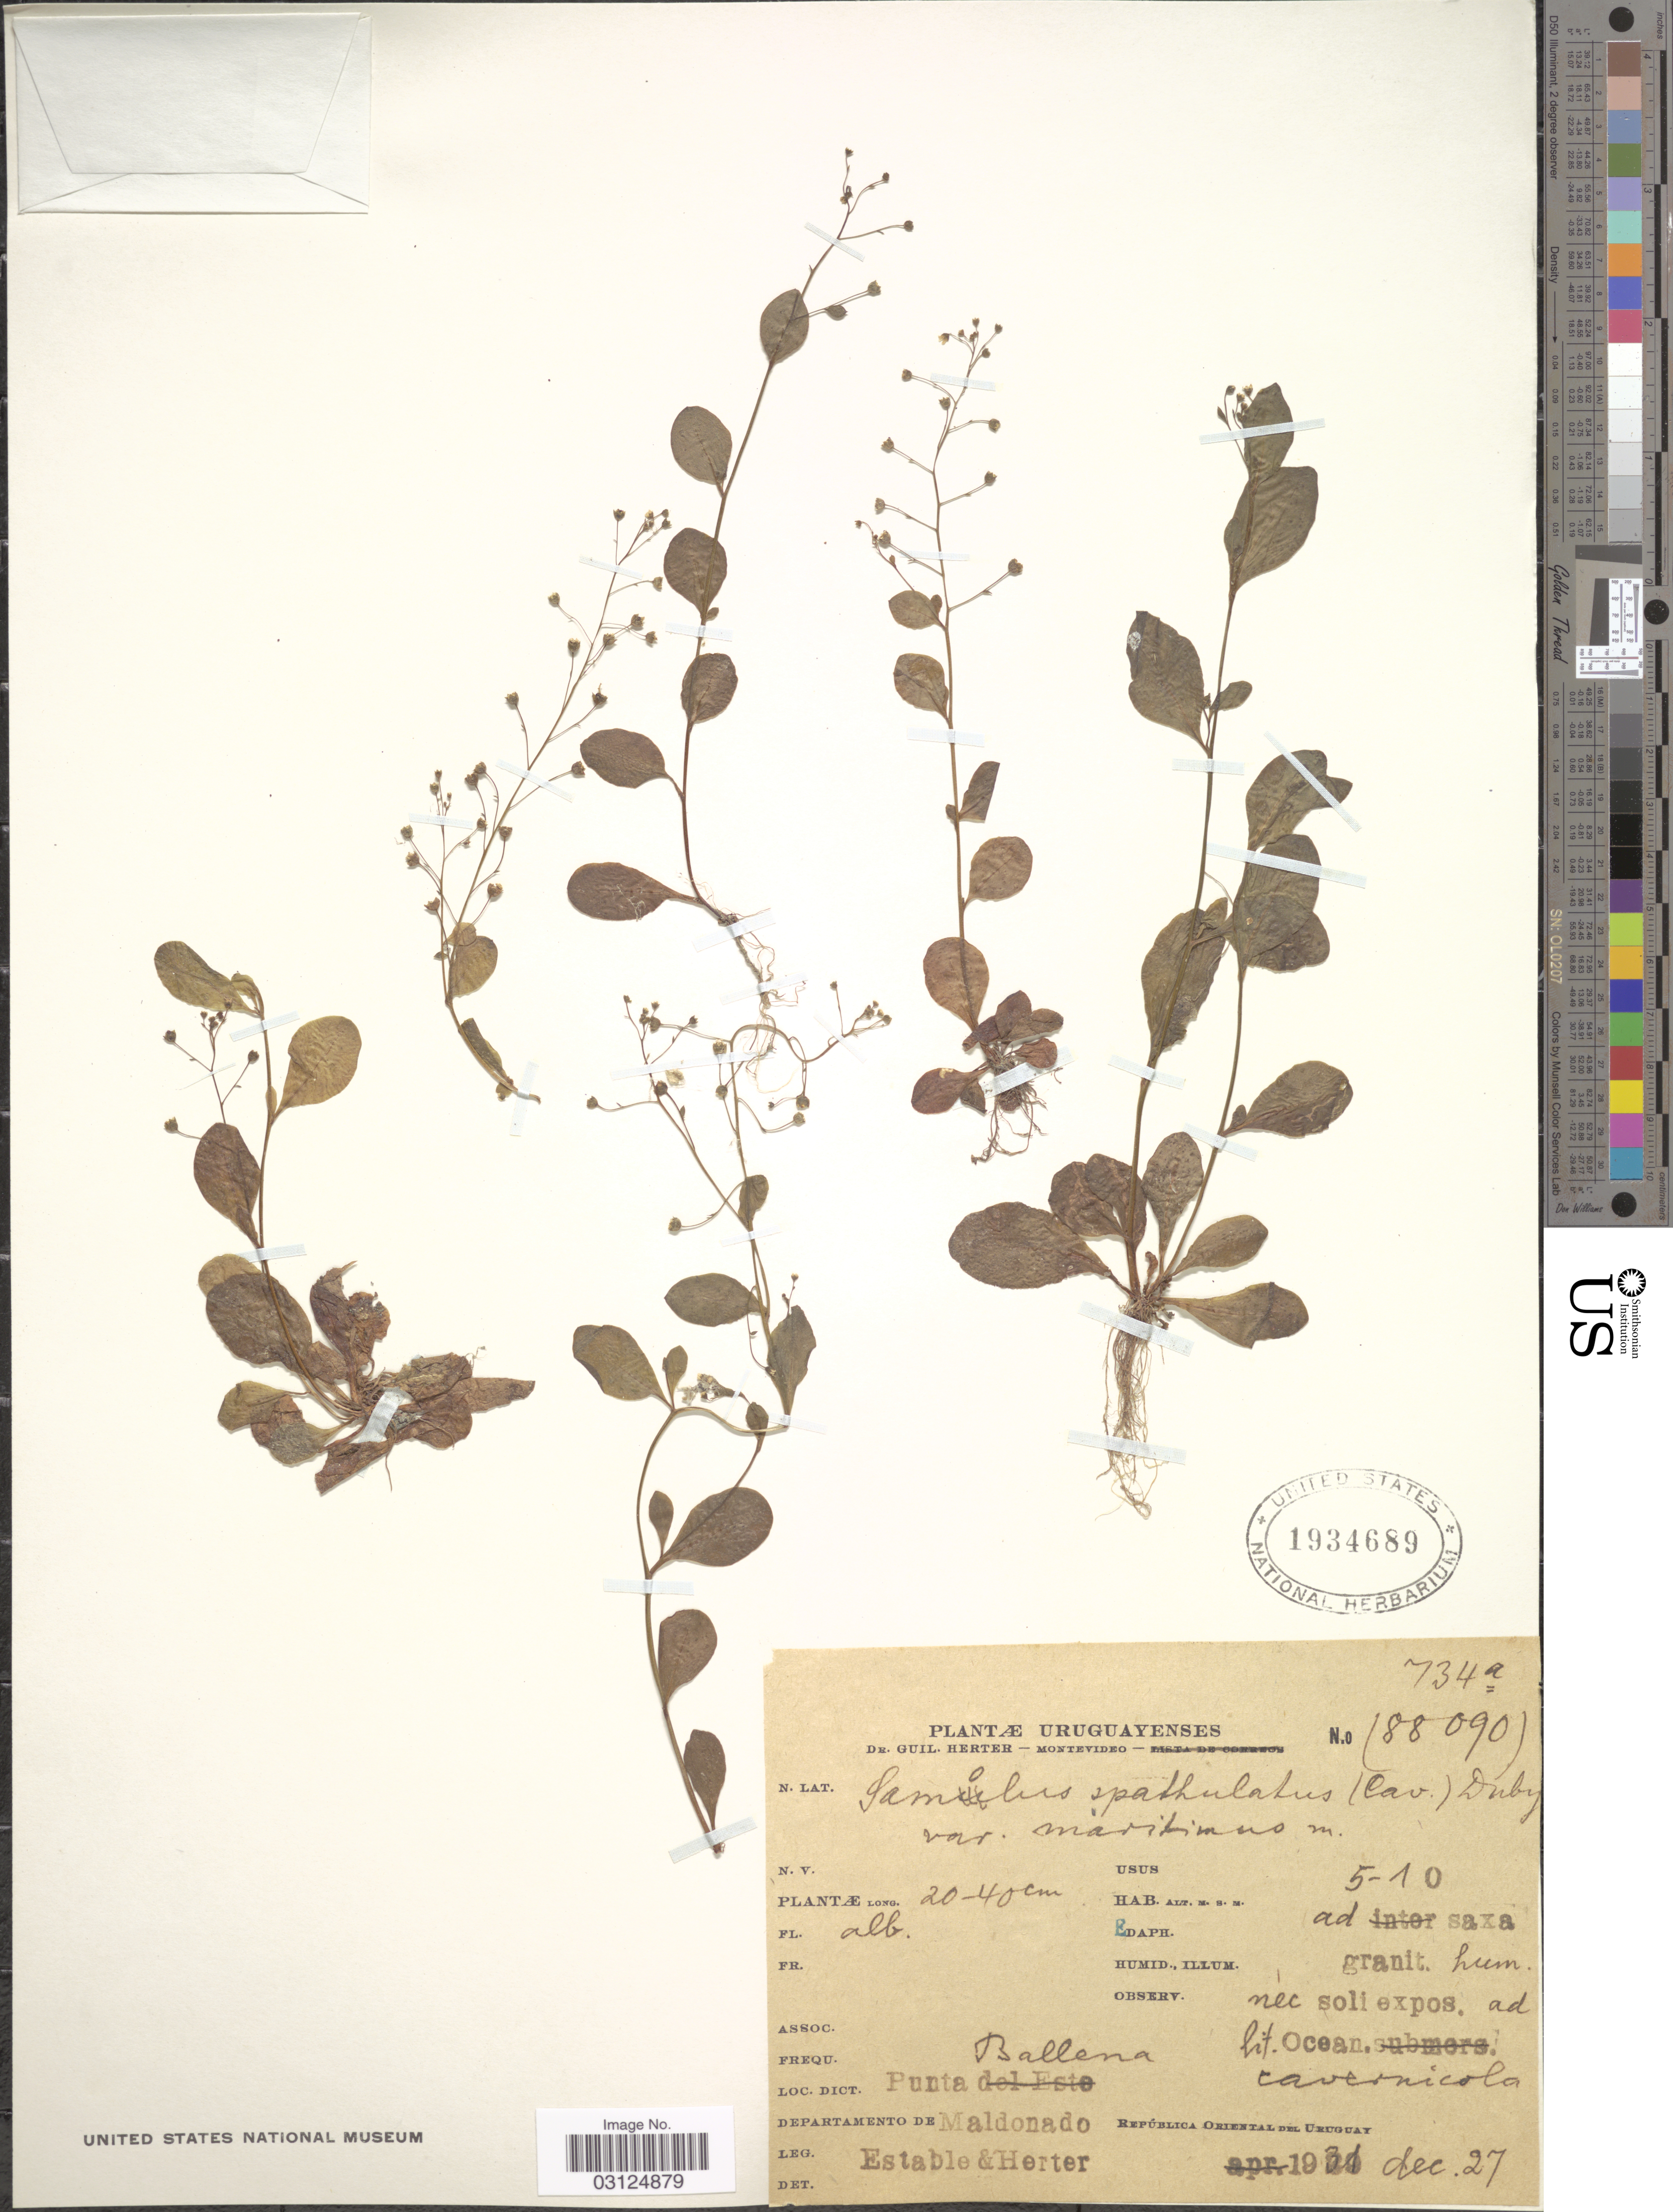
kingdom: Plantae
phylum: Tracheophyta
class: Magnoliopsida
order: Ericales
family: Primulaceae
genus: Samolus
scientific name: Samolus spathulatus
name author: (Cav.) Duby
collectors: -. Estable & G. Herter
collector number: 734a (88090)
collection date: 1931-12-27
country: Uruguay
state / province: Maldonado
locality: Punta Ballena. Departamento de Maldonado. República Oriental del Uruguay.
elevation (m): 5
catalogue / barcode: US 1934689